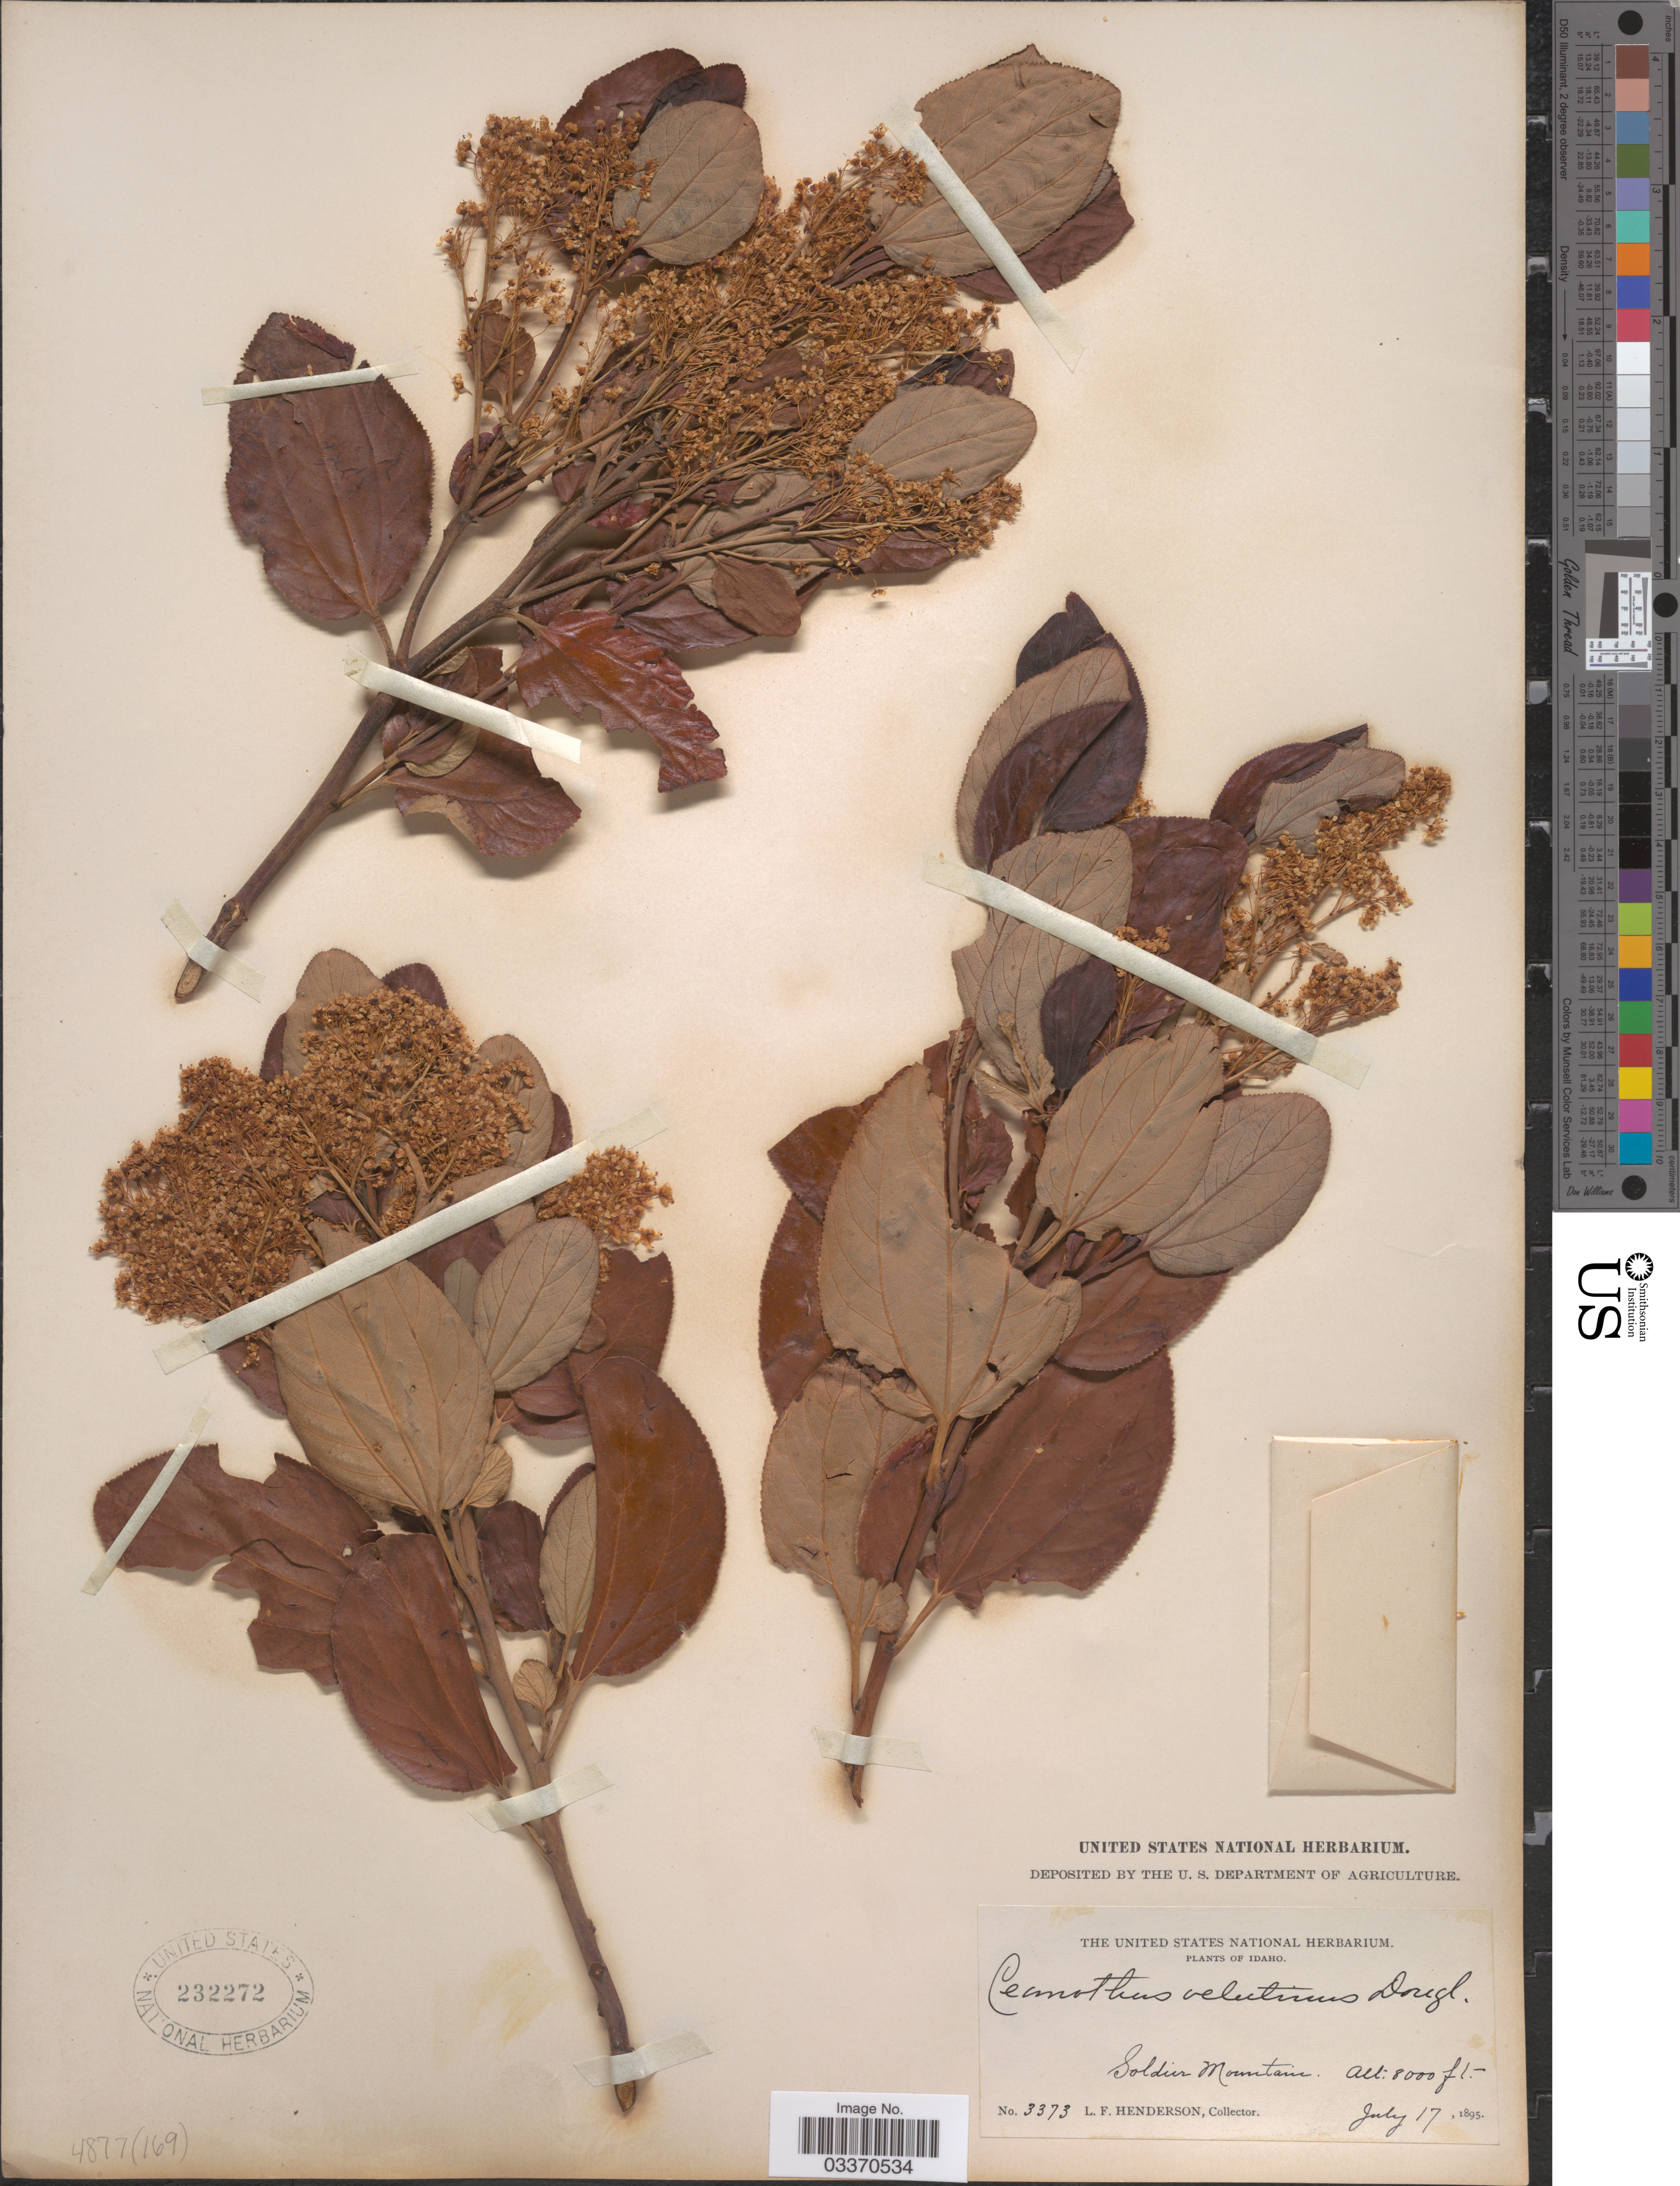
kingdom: Plantae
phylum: Tracheophyta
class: Magnoliopsida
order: Rosales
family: Rhamnaceae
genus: Ceanothus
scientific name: Ceanothus velutinus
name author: Douglas ex Hook.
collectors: L. Henderson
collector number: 3373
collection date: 1895-07-17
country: United States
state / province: Idaho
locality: Soldier Mountain.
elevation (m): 2438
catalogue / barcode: US 232272